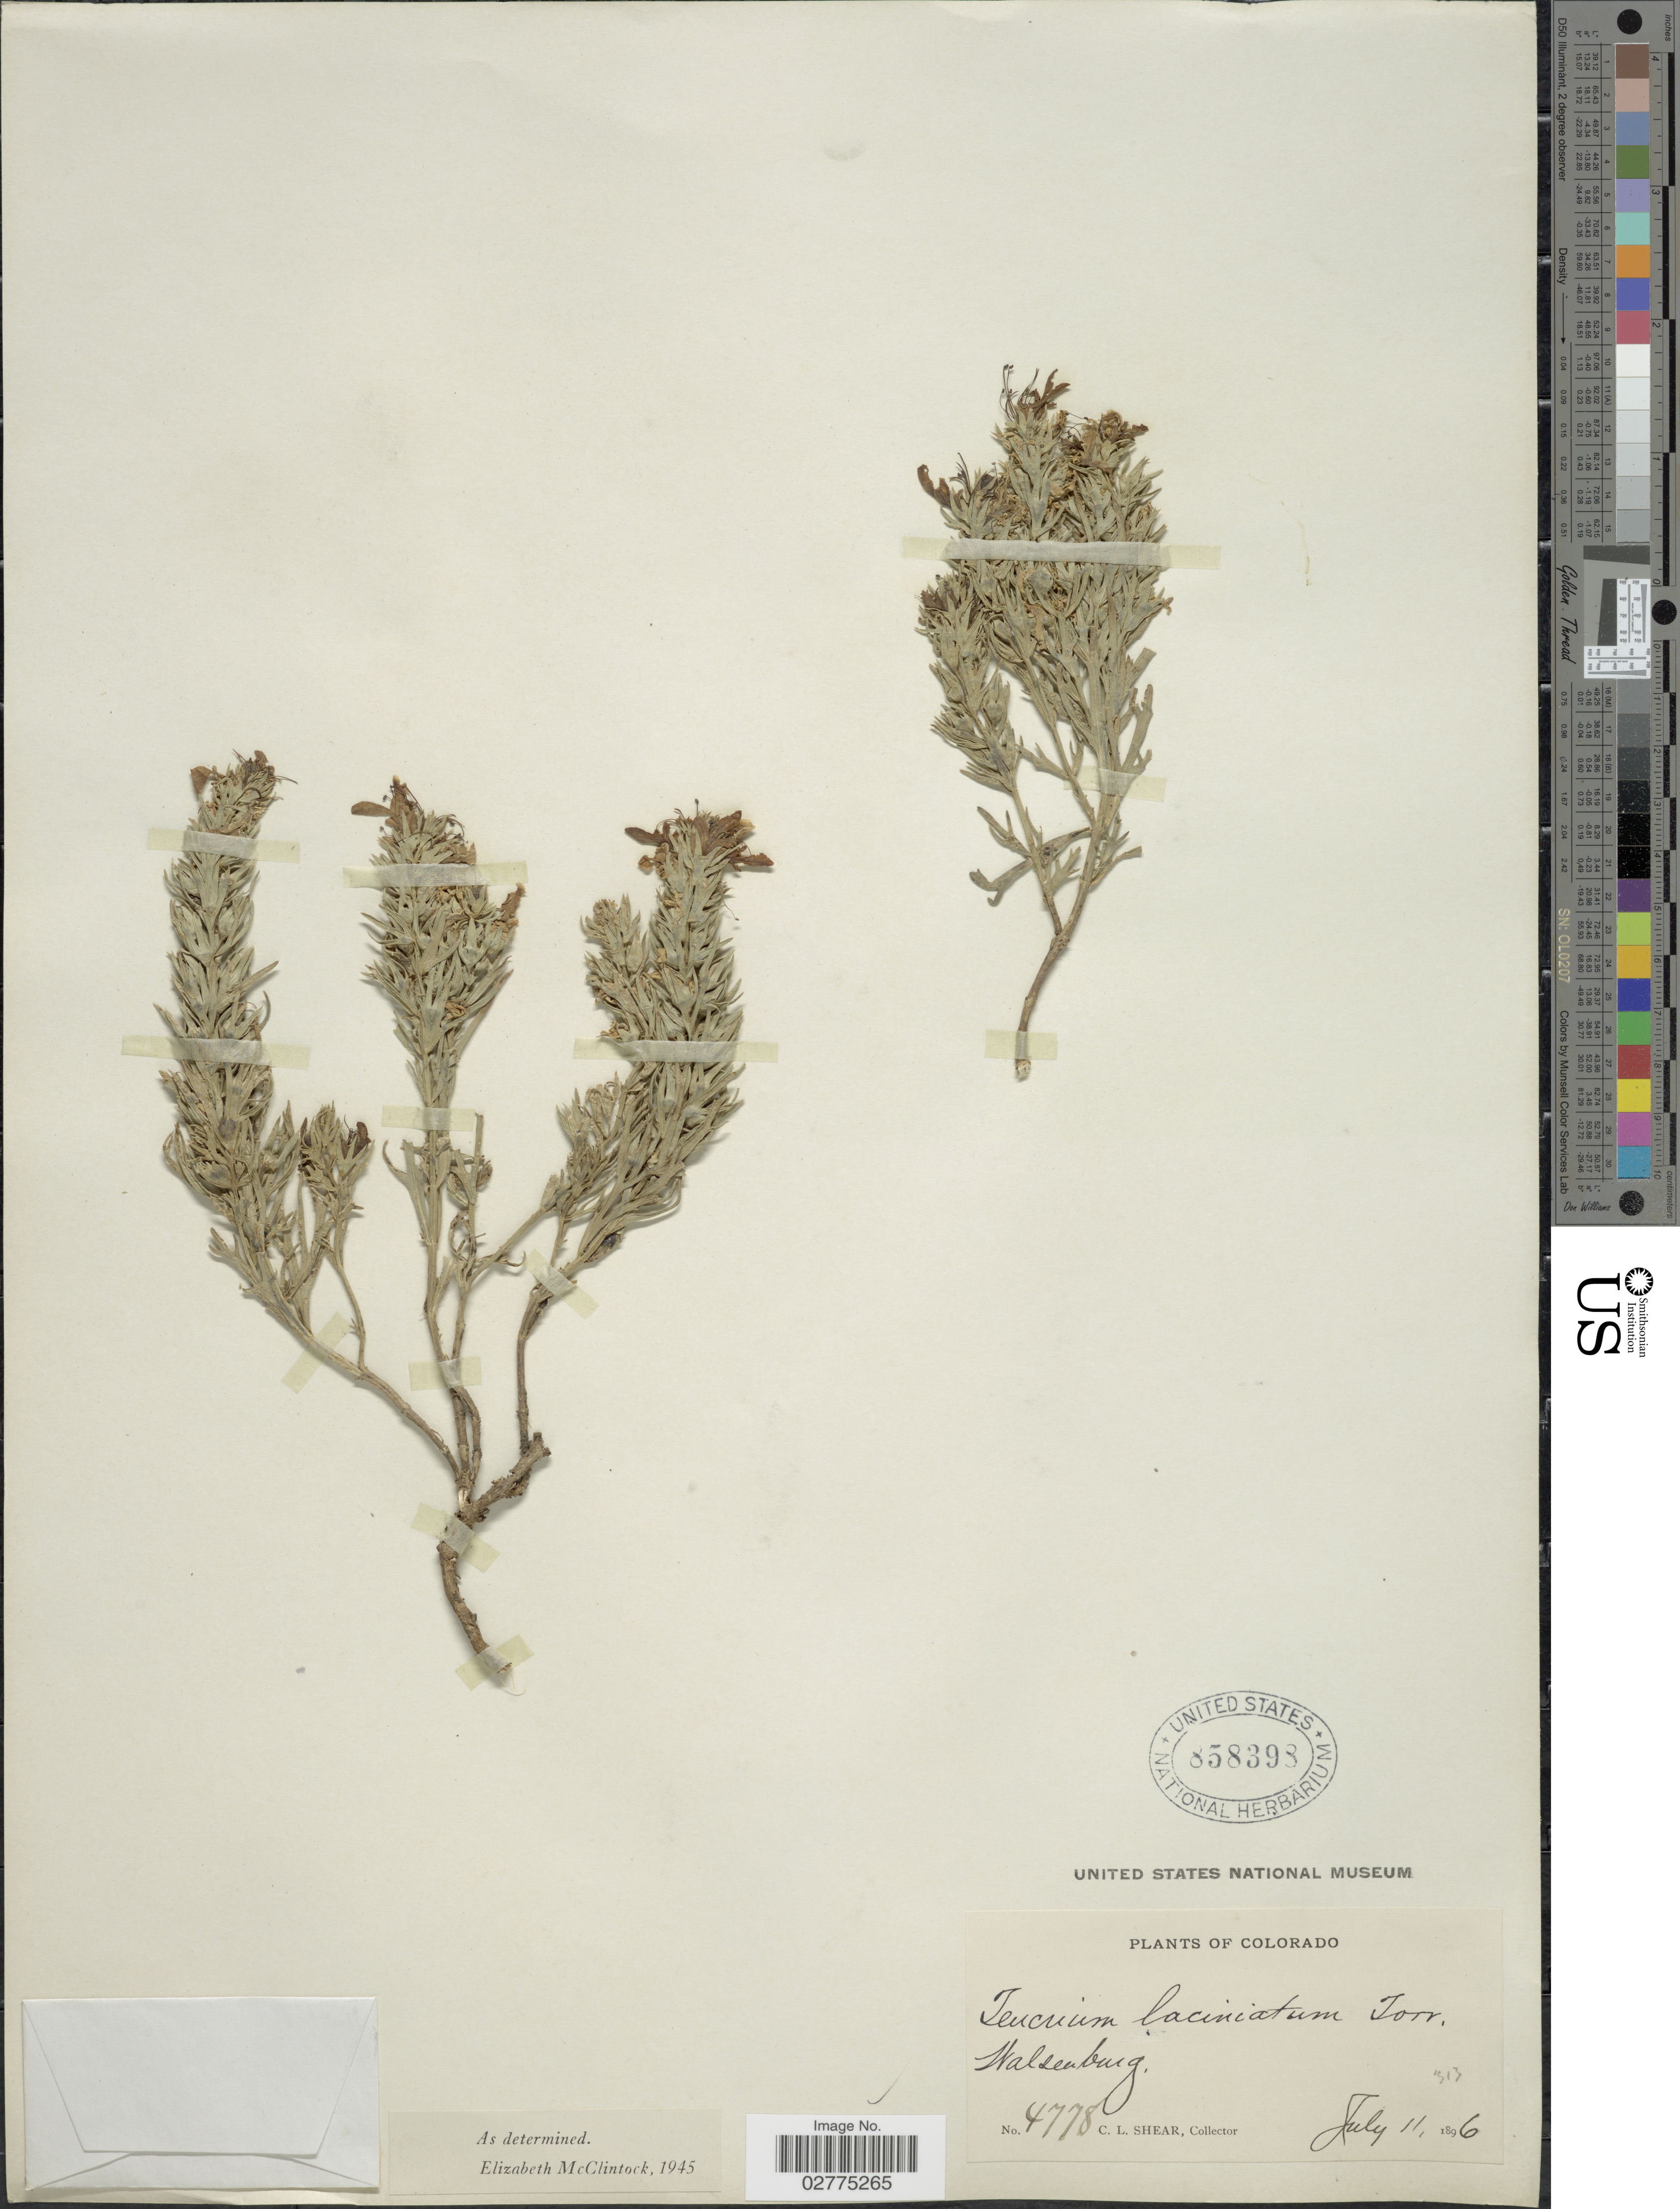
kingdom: Plantae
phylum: Tracheophyta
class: Magnoliopsida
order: Lamiales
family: Lamiaceae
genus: Teucrium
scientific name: Teucrium laciniatum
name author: Torr.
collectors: C. L. Shear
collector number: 4778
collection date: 1896-07-11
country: United States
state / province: Colorado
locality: Walzenburg.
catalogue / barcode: US 858398